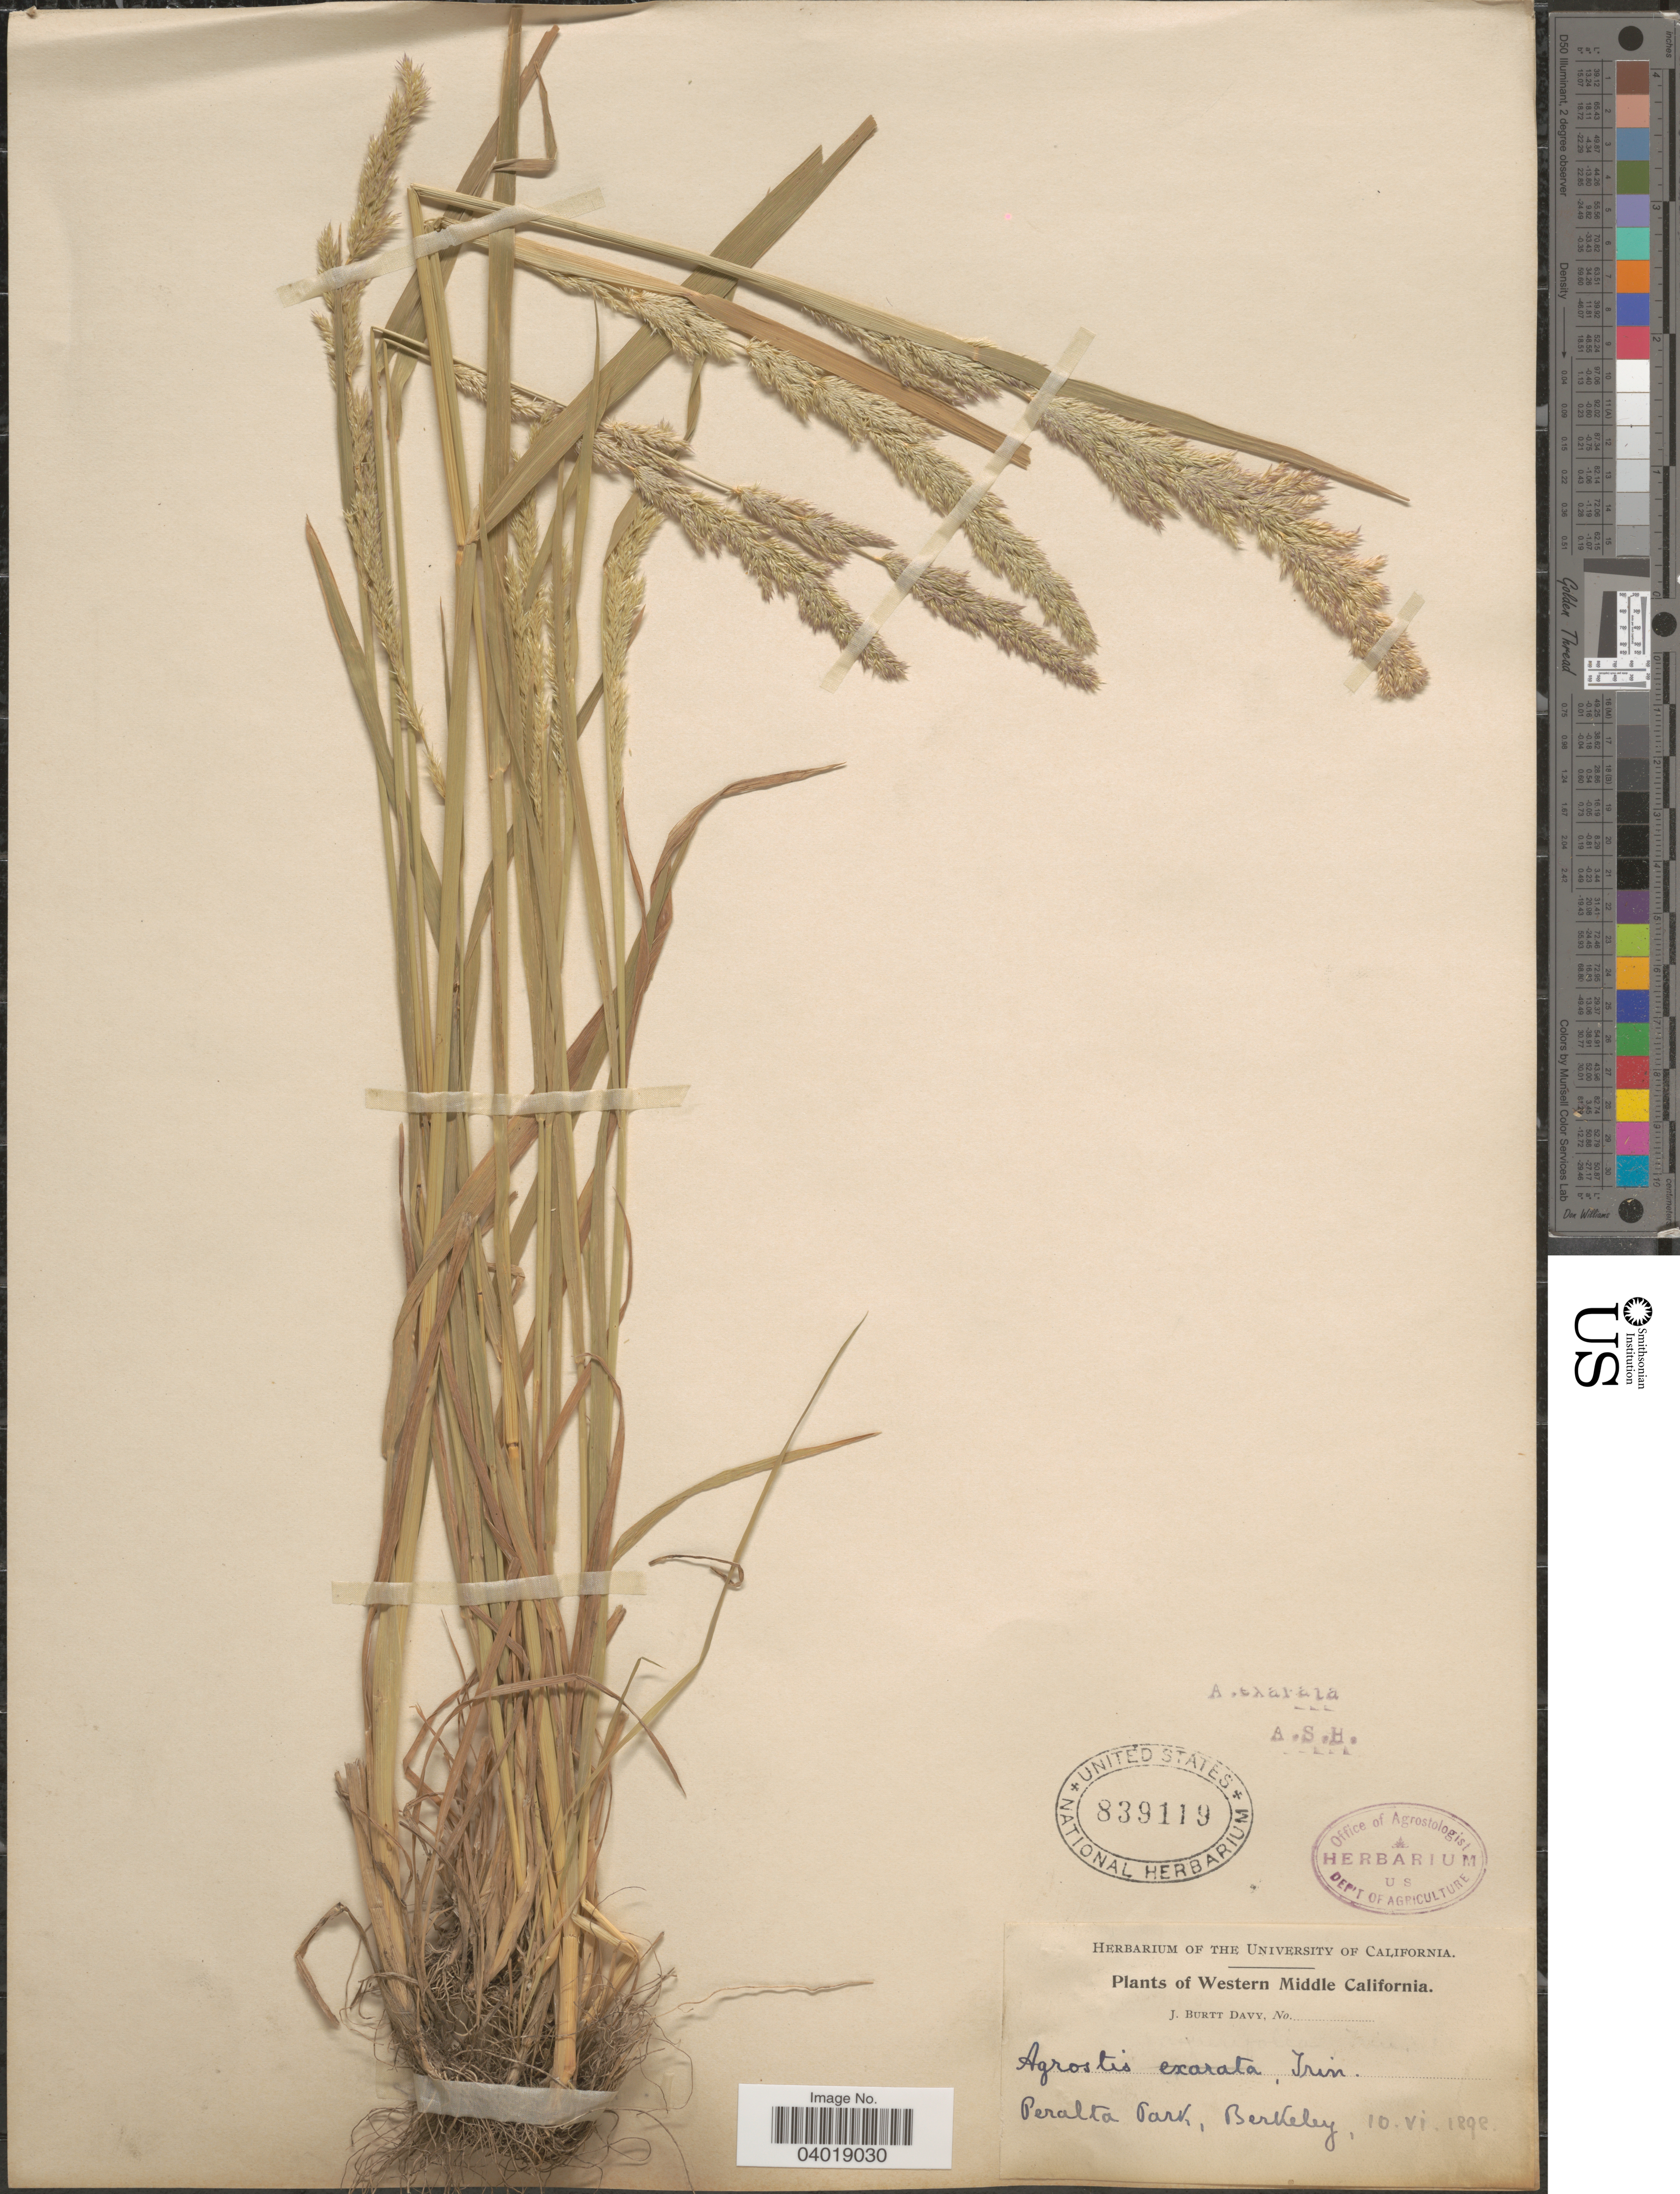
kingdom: Plantae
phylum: Tracheophyta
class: Liliopsida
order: Poales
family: Poaceae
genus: Agrostis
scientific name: Agrostis exarata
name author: Trin.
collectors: J. Burtt Davy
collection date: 1898-06-10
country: United States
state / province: California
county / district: Alameda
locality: Western Middle California. Peralta Park, Berkeley.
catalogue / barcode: US 839119